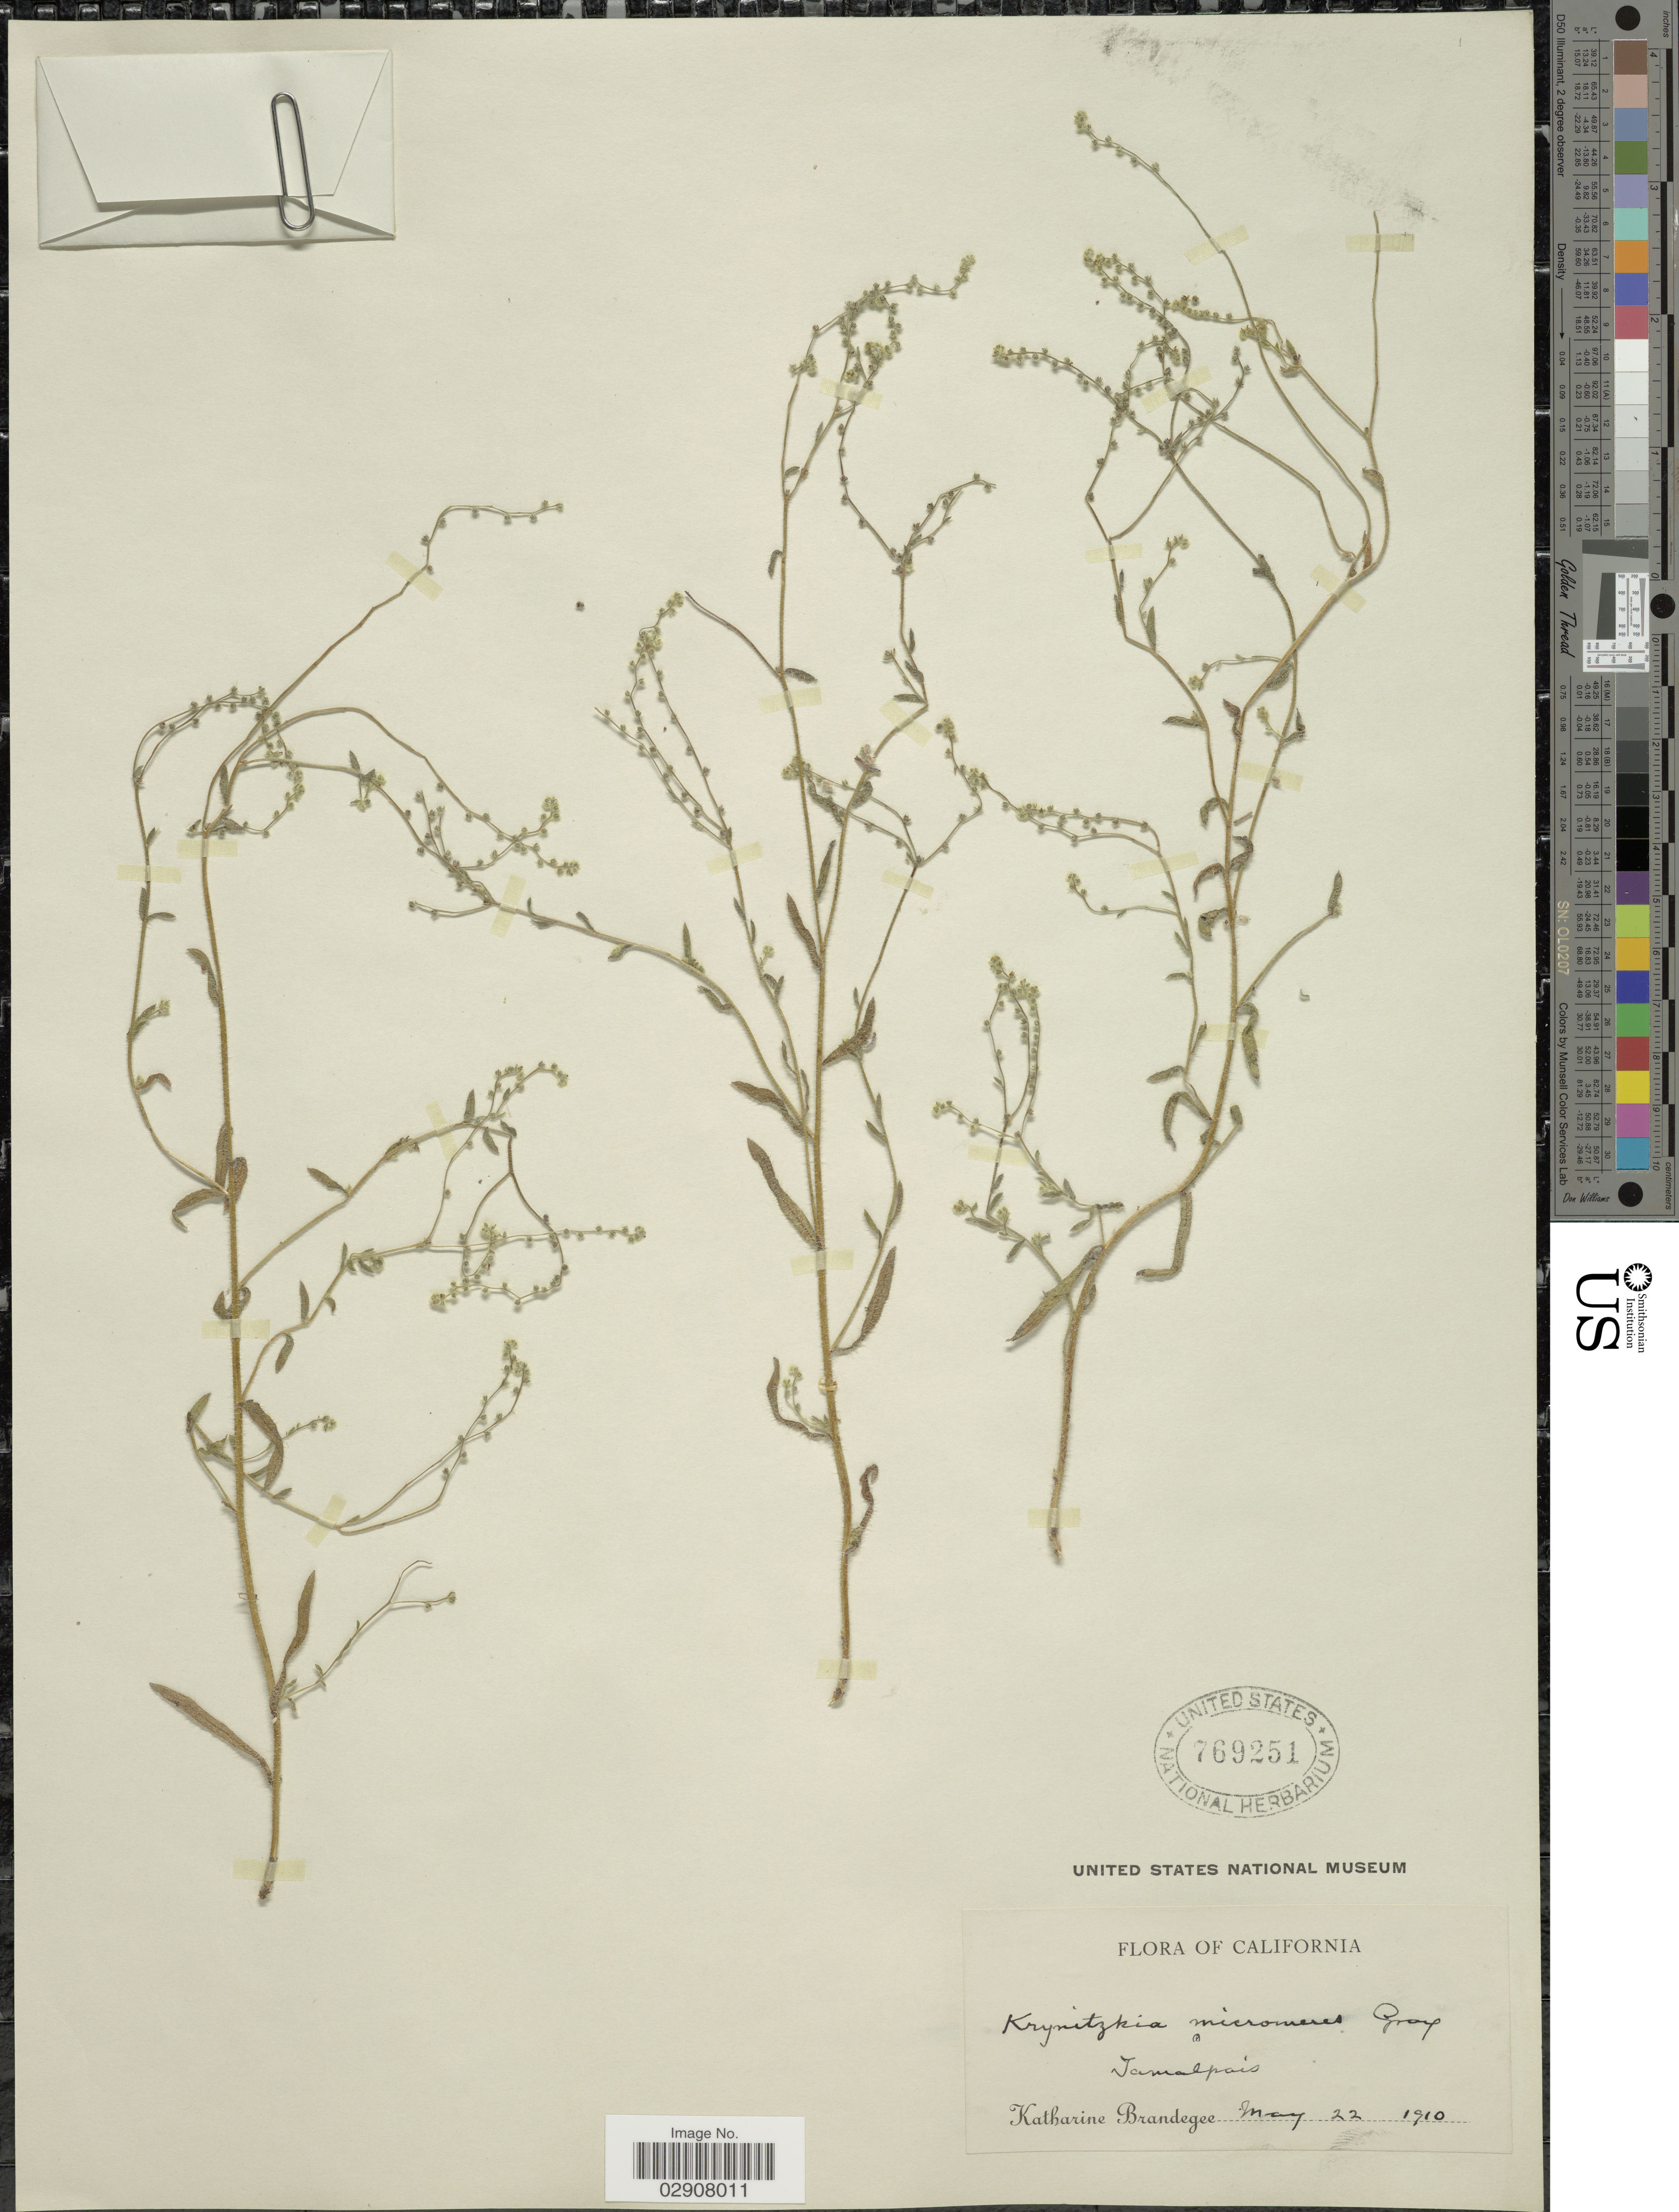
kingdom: Plantae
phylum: Tracheophyta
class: Magnoliopsida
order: Boraginales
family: Boraginaceae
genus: Cryptantha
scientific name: Cryptantha micromeres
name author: (A. Gray) S.W. Greene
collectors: M. K. Brandegee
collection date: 1910-05-22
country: United States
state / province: California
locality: Tamalpais.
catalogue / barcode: US 769251